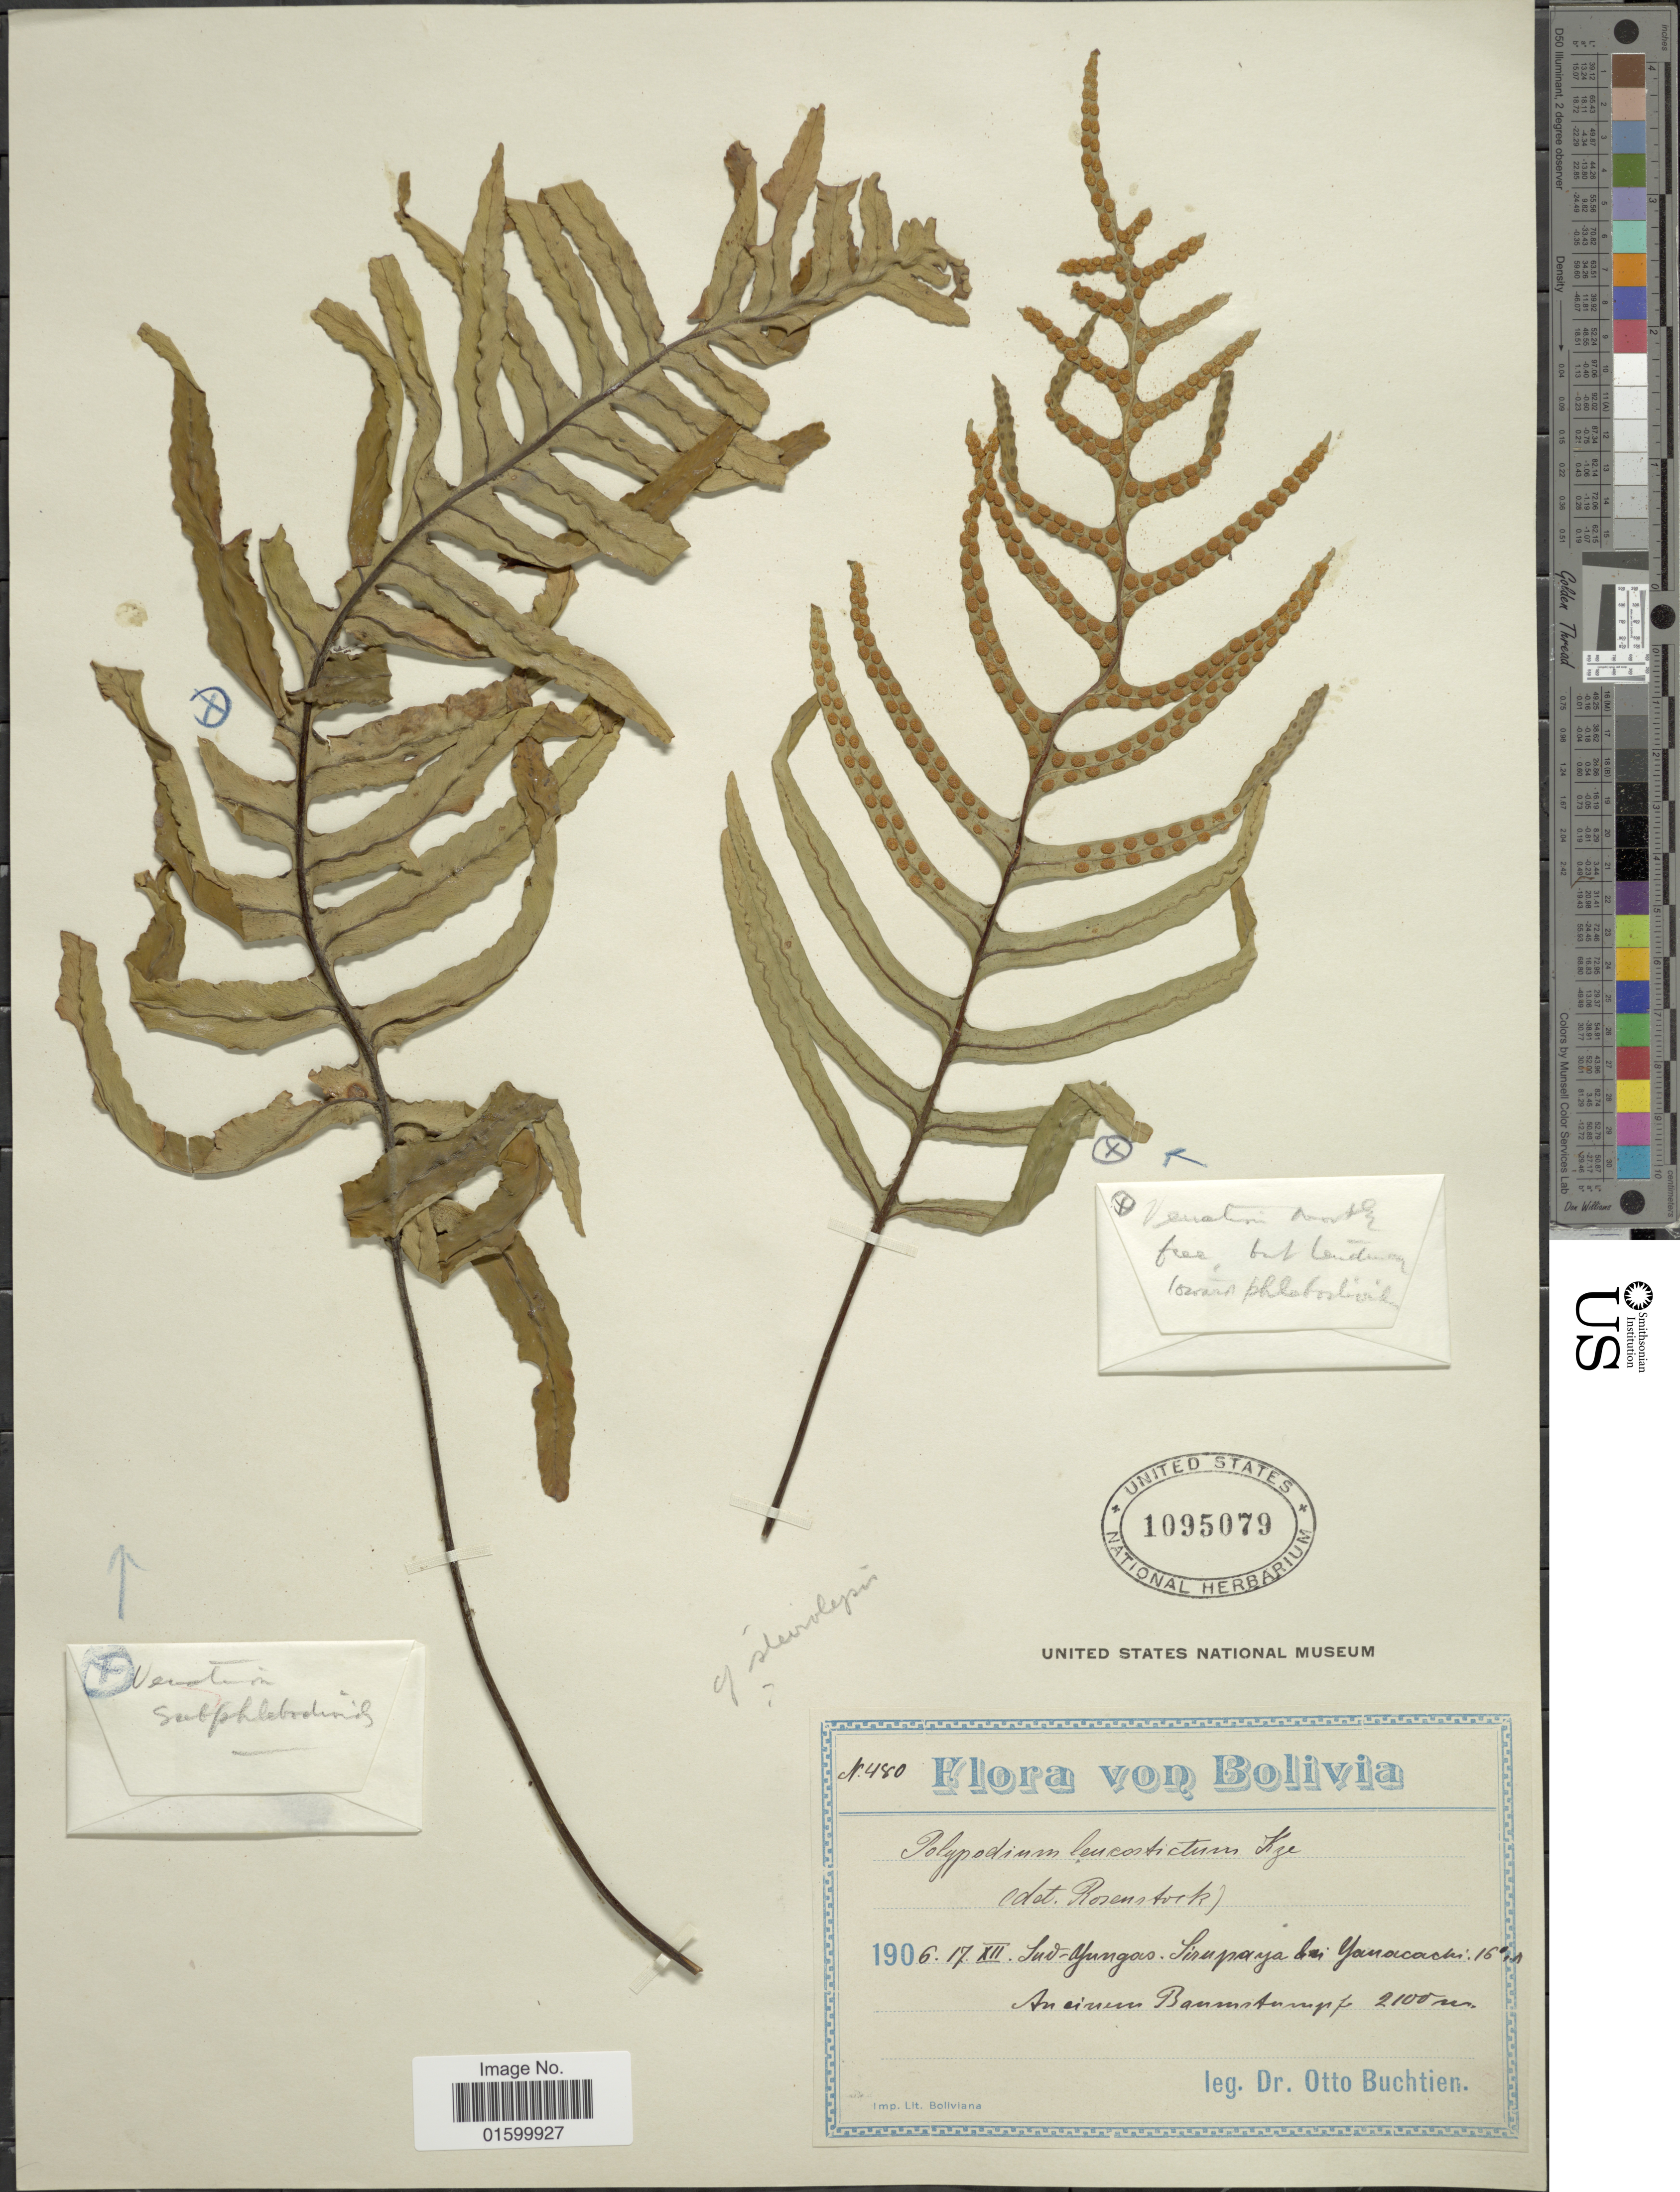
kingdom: Plantae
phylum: Tracheophyta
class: Polypodiopsida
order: Polypodiales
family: Polypodiaceae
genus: Pleopeltis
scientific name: Pleopeltis remota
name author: (Desv.) A.R. Sm.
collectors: O. Buchtien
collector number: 480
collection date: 1906-12-17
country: Bolivia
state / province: La Paz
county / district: Sud Yungas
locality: Sirupaya bei Yanacachi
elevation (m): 2100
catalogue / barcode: US 1095079